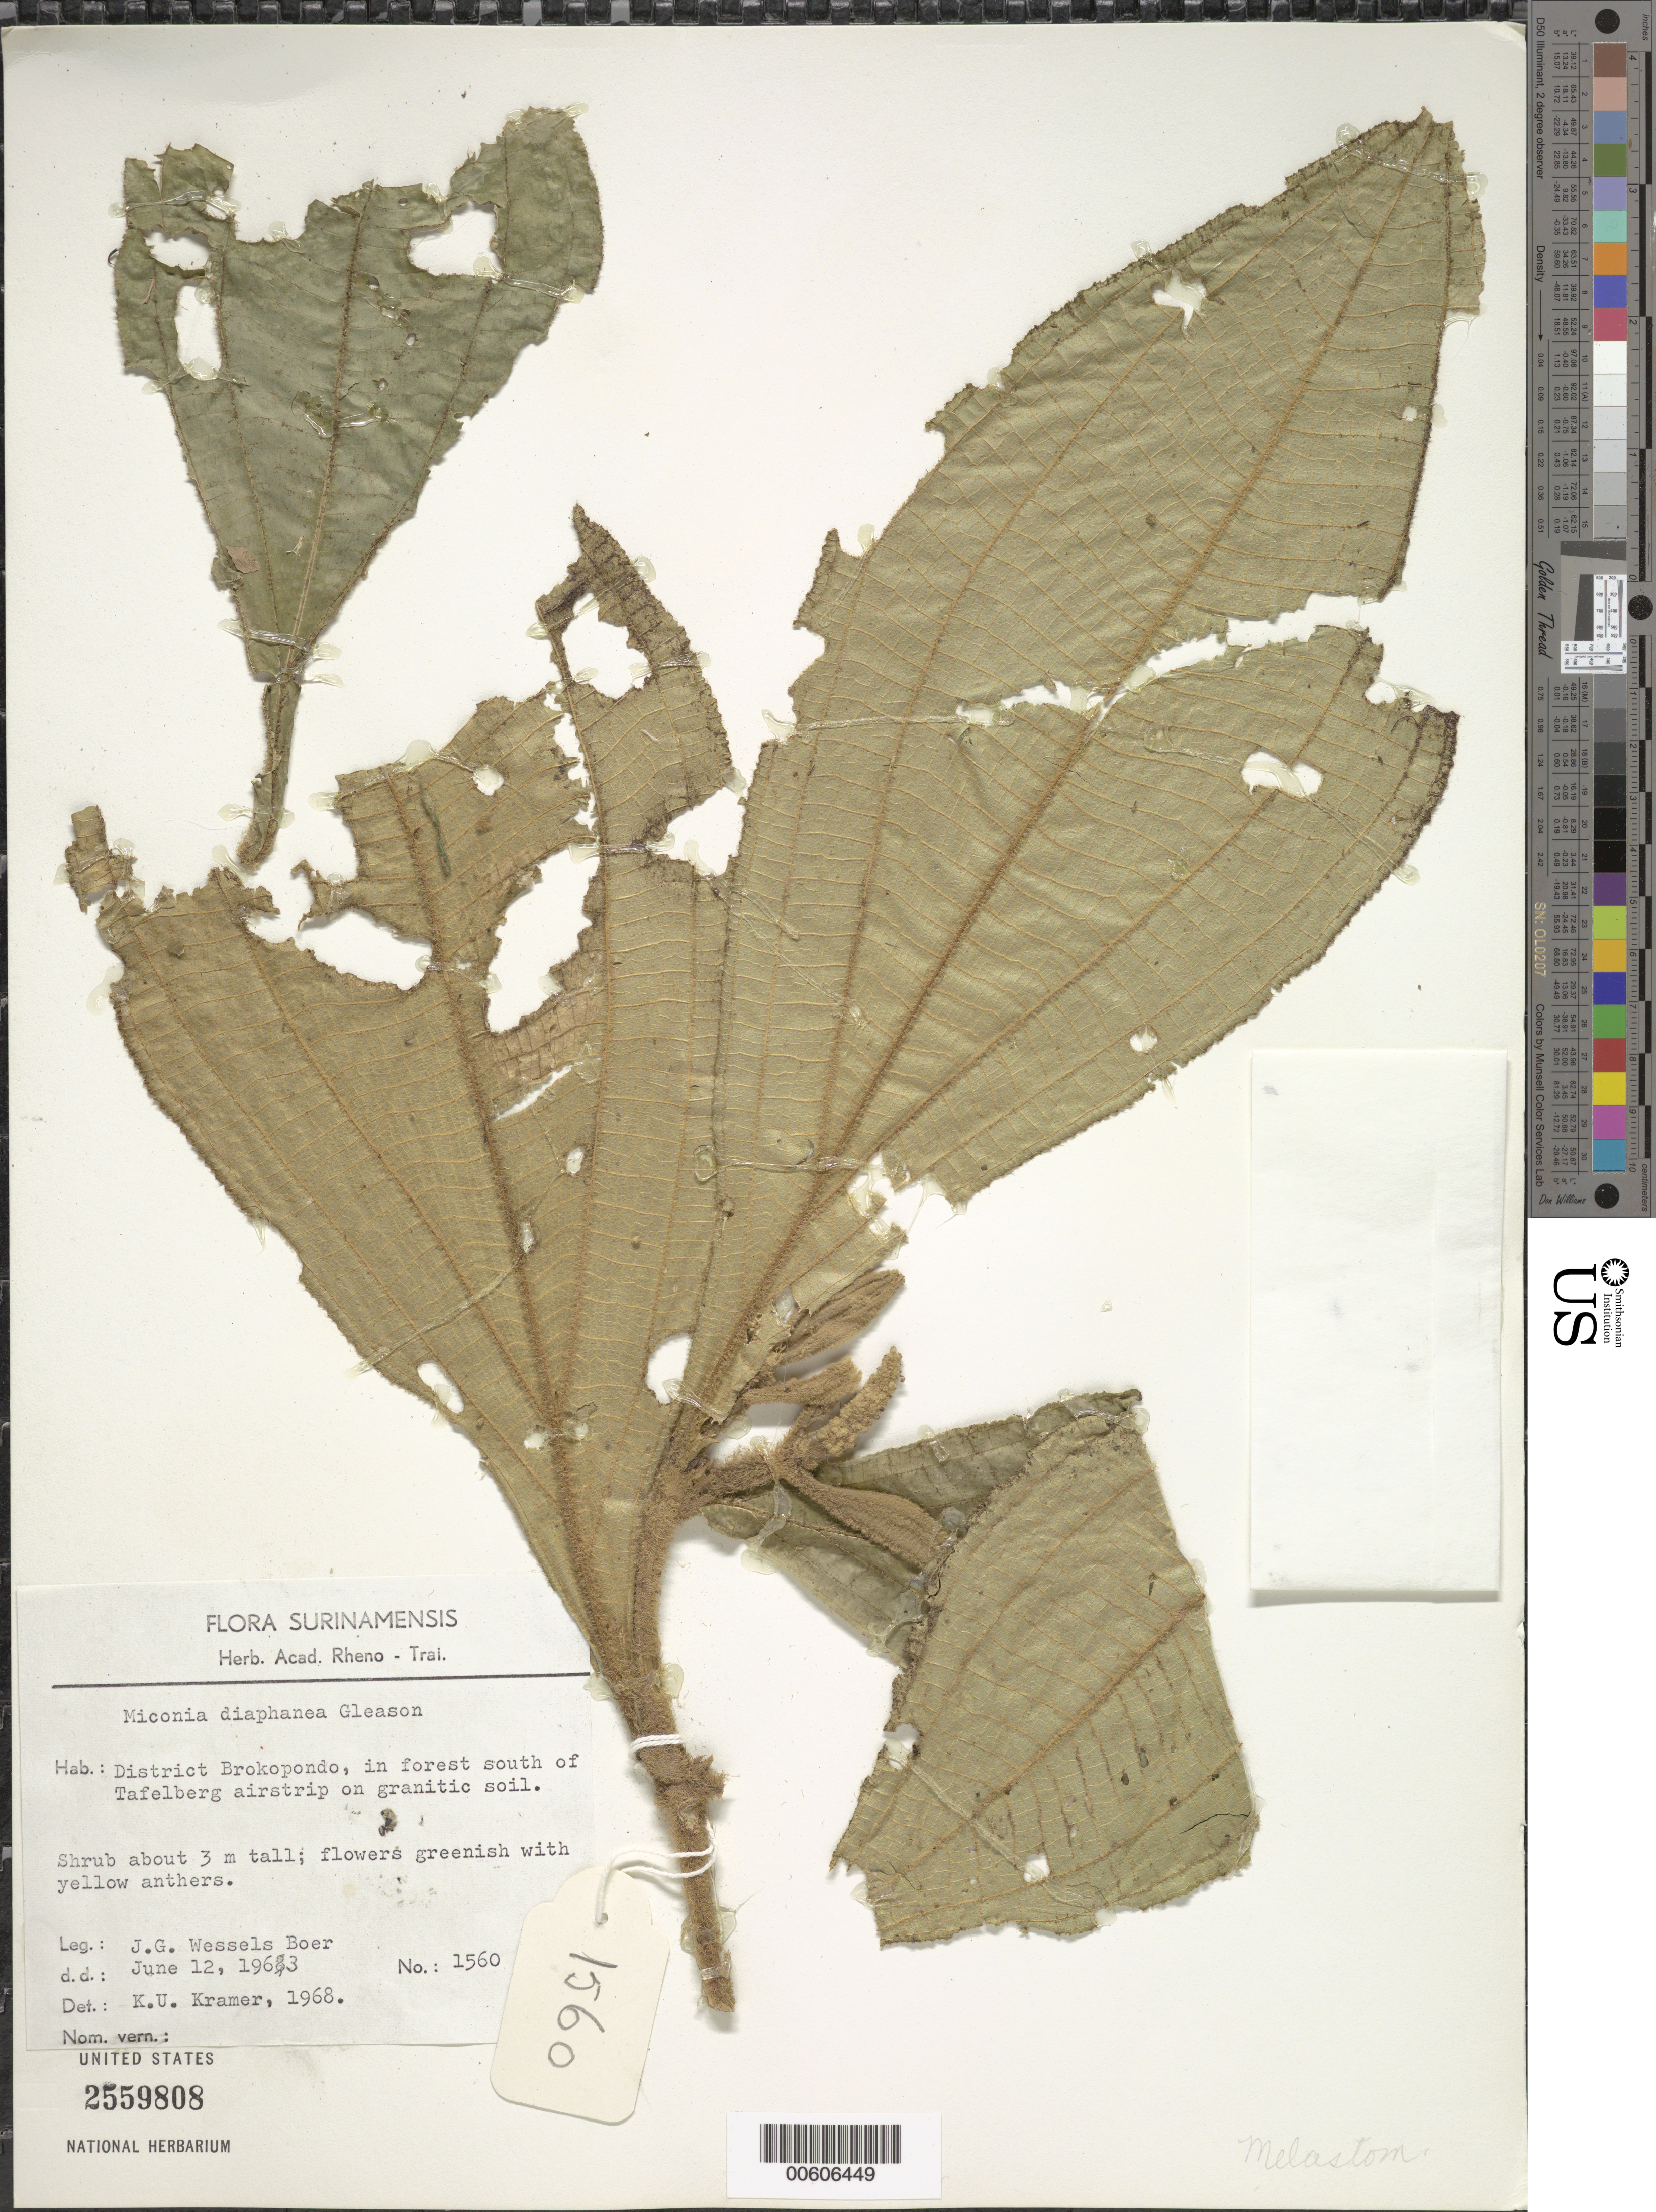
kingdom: Plantae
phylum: Tracheophyta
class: Magnoliopsida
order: Myrtales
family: Melastomataceae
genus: Miconia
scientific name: Miconia diaphanea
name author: Gleason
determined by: Kramer, K. U.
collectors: J. G. Wessels Boer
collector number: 1560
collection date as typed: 12-Jun-63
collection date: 1963-06-12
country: Suriname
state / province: Brokopondo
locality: Tafelberg (Table Mountain), south foot; S of Kappelsavanna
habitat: Forest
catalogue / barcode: US 2559808